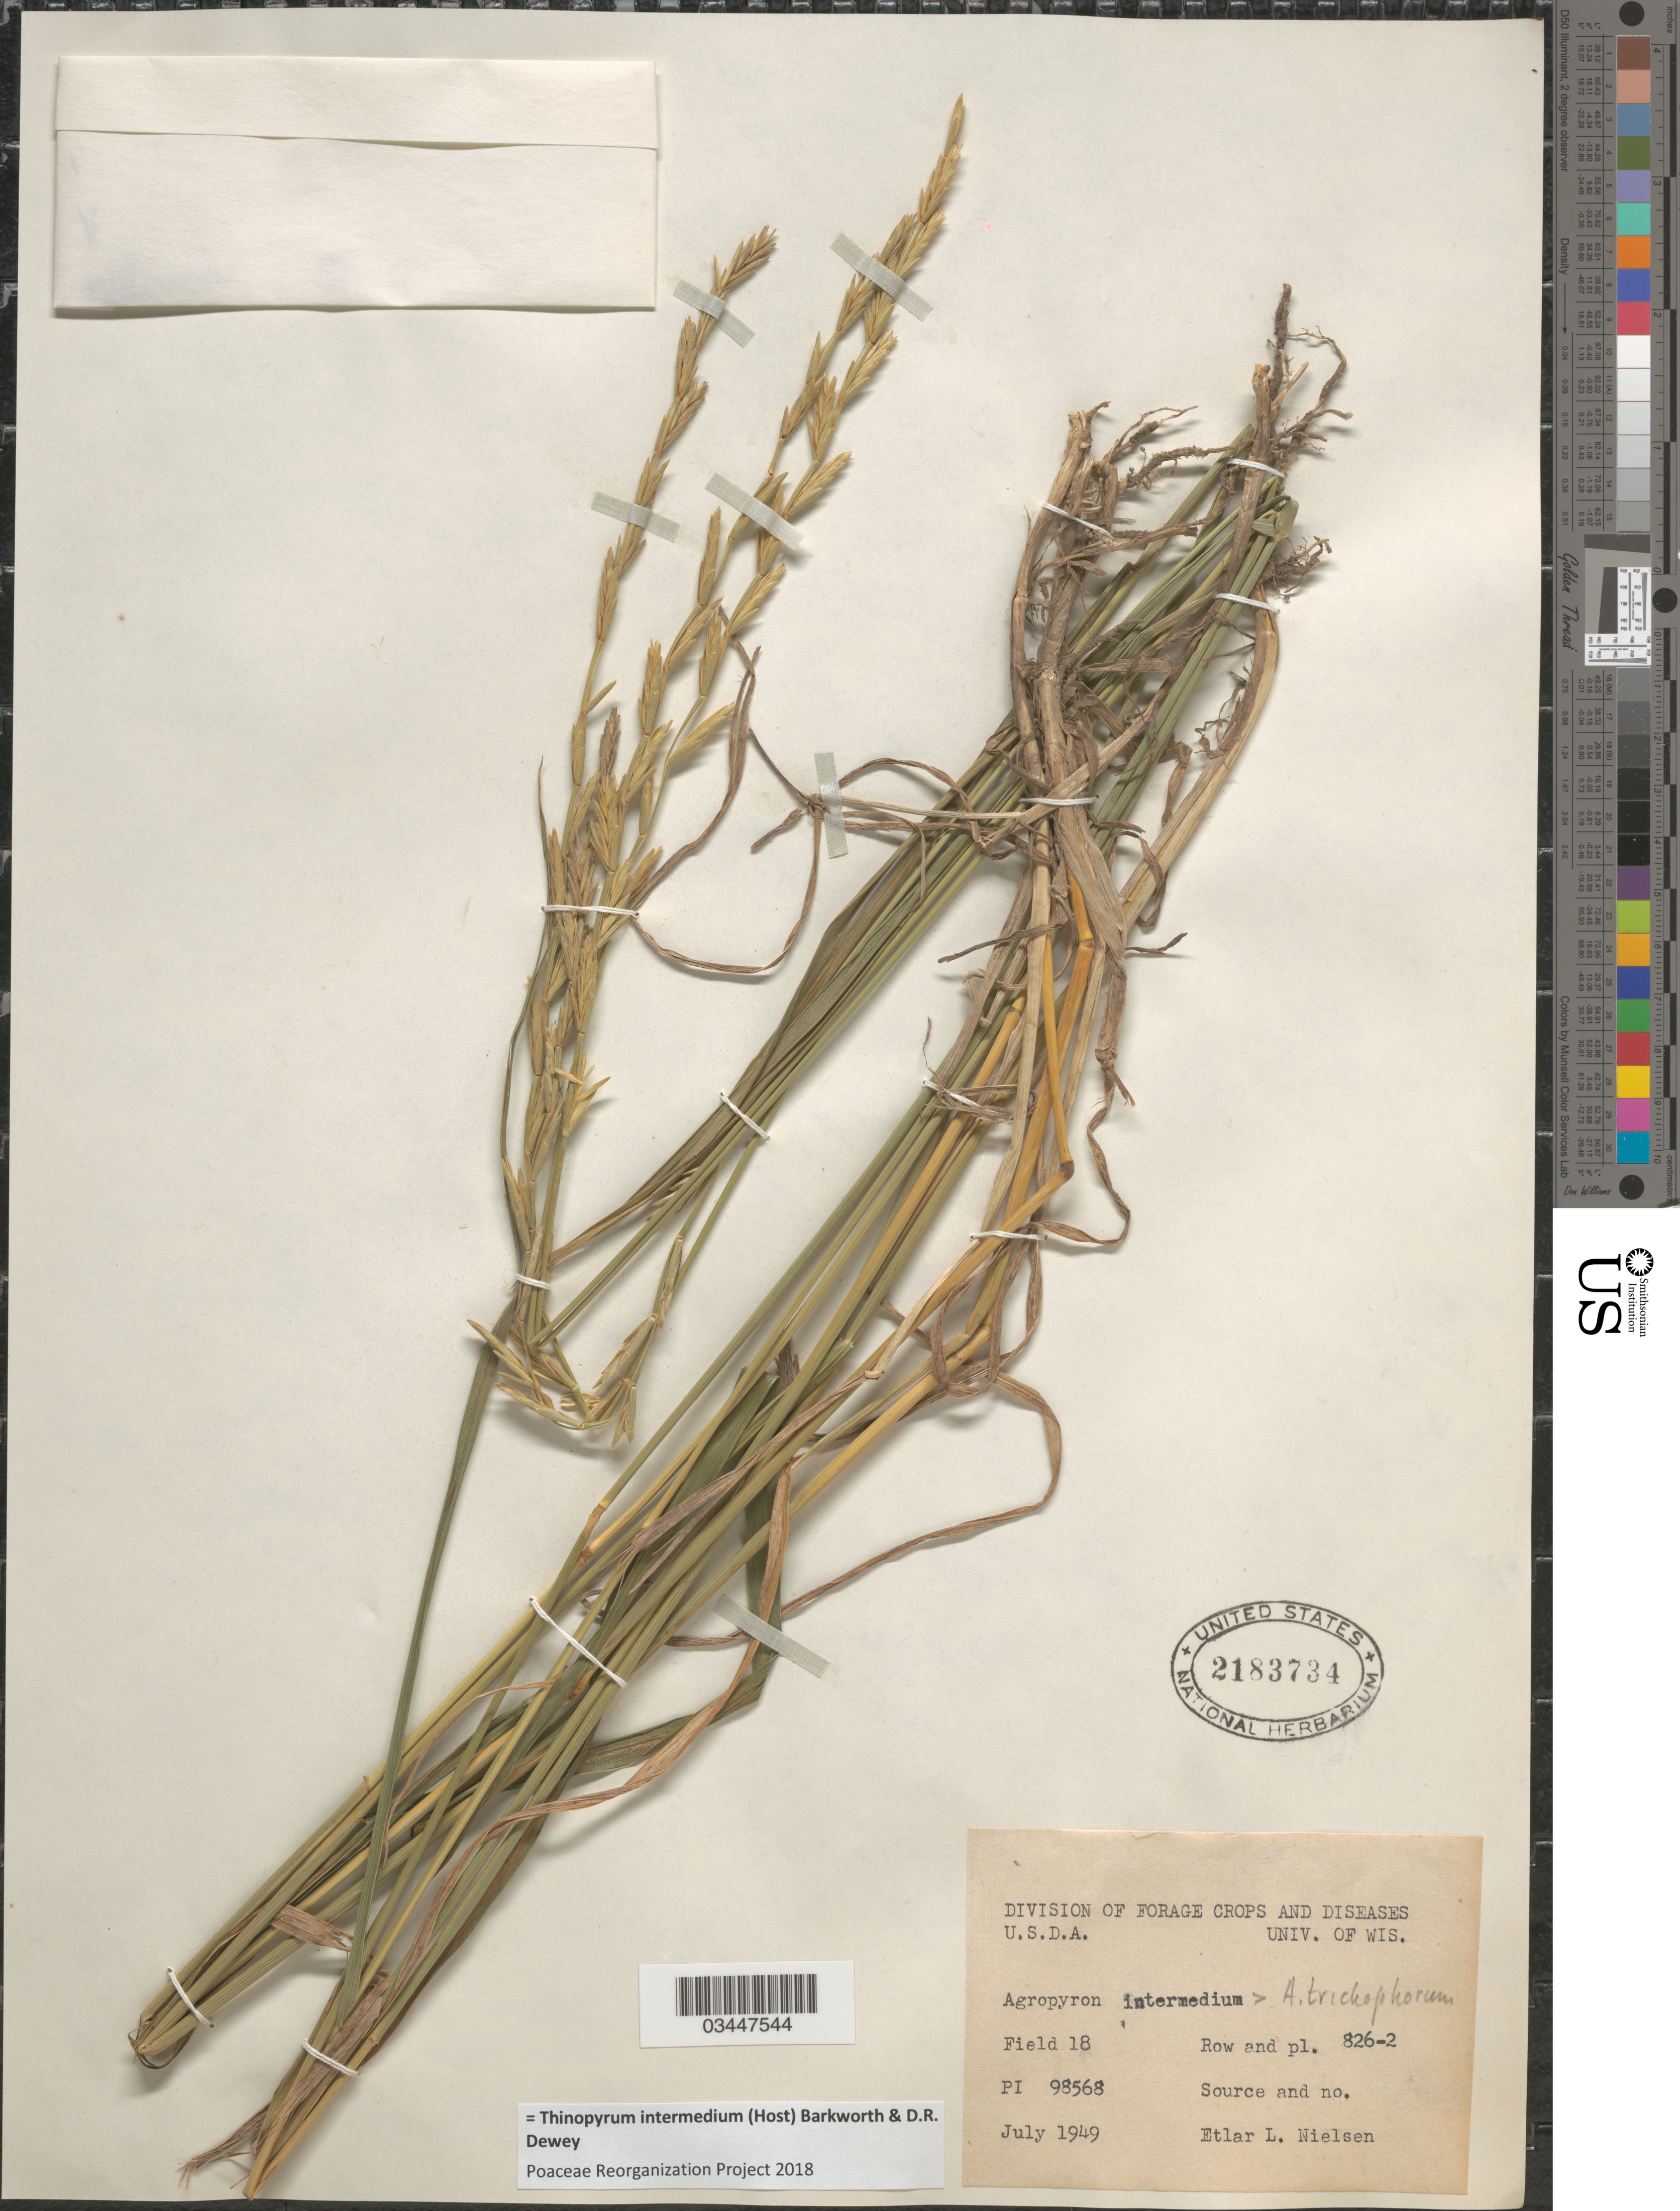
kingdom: Plantae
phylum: Tracheophyta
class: Liliopsida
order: Poales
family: Poaceae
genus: Thinopyrum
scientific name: Thinopyrum intermedium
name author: (Host) Barkworth & Dewey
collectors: E. L. Nielsen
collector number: PI98568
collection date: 1949-07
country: United States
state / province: Washington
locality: Field 18. Row and pl. 826-2.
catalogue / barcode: US 2183734